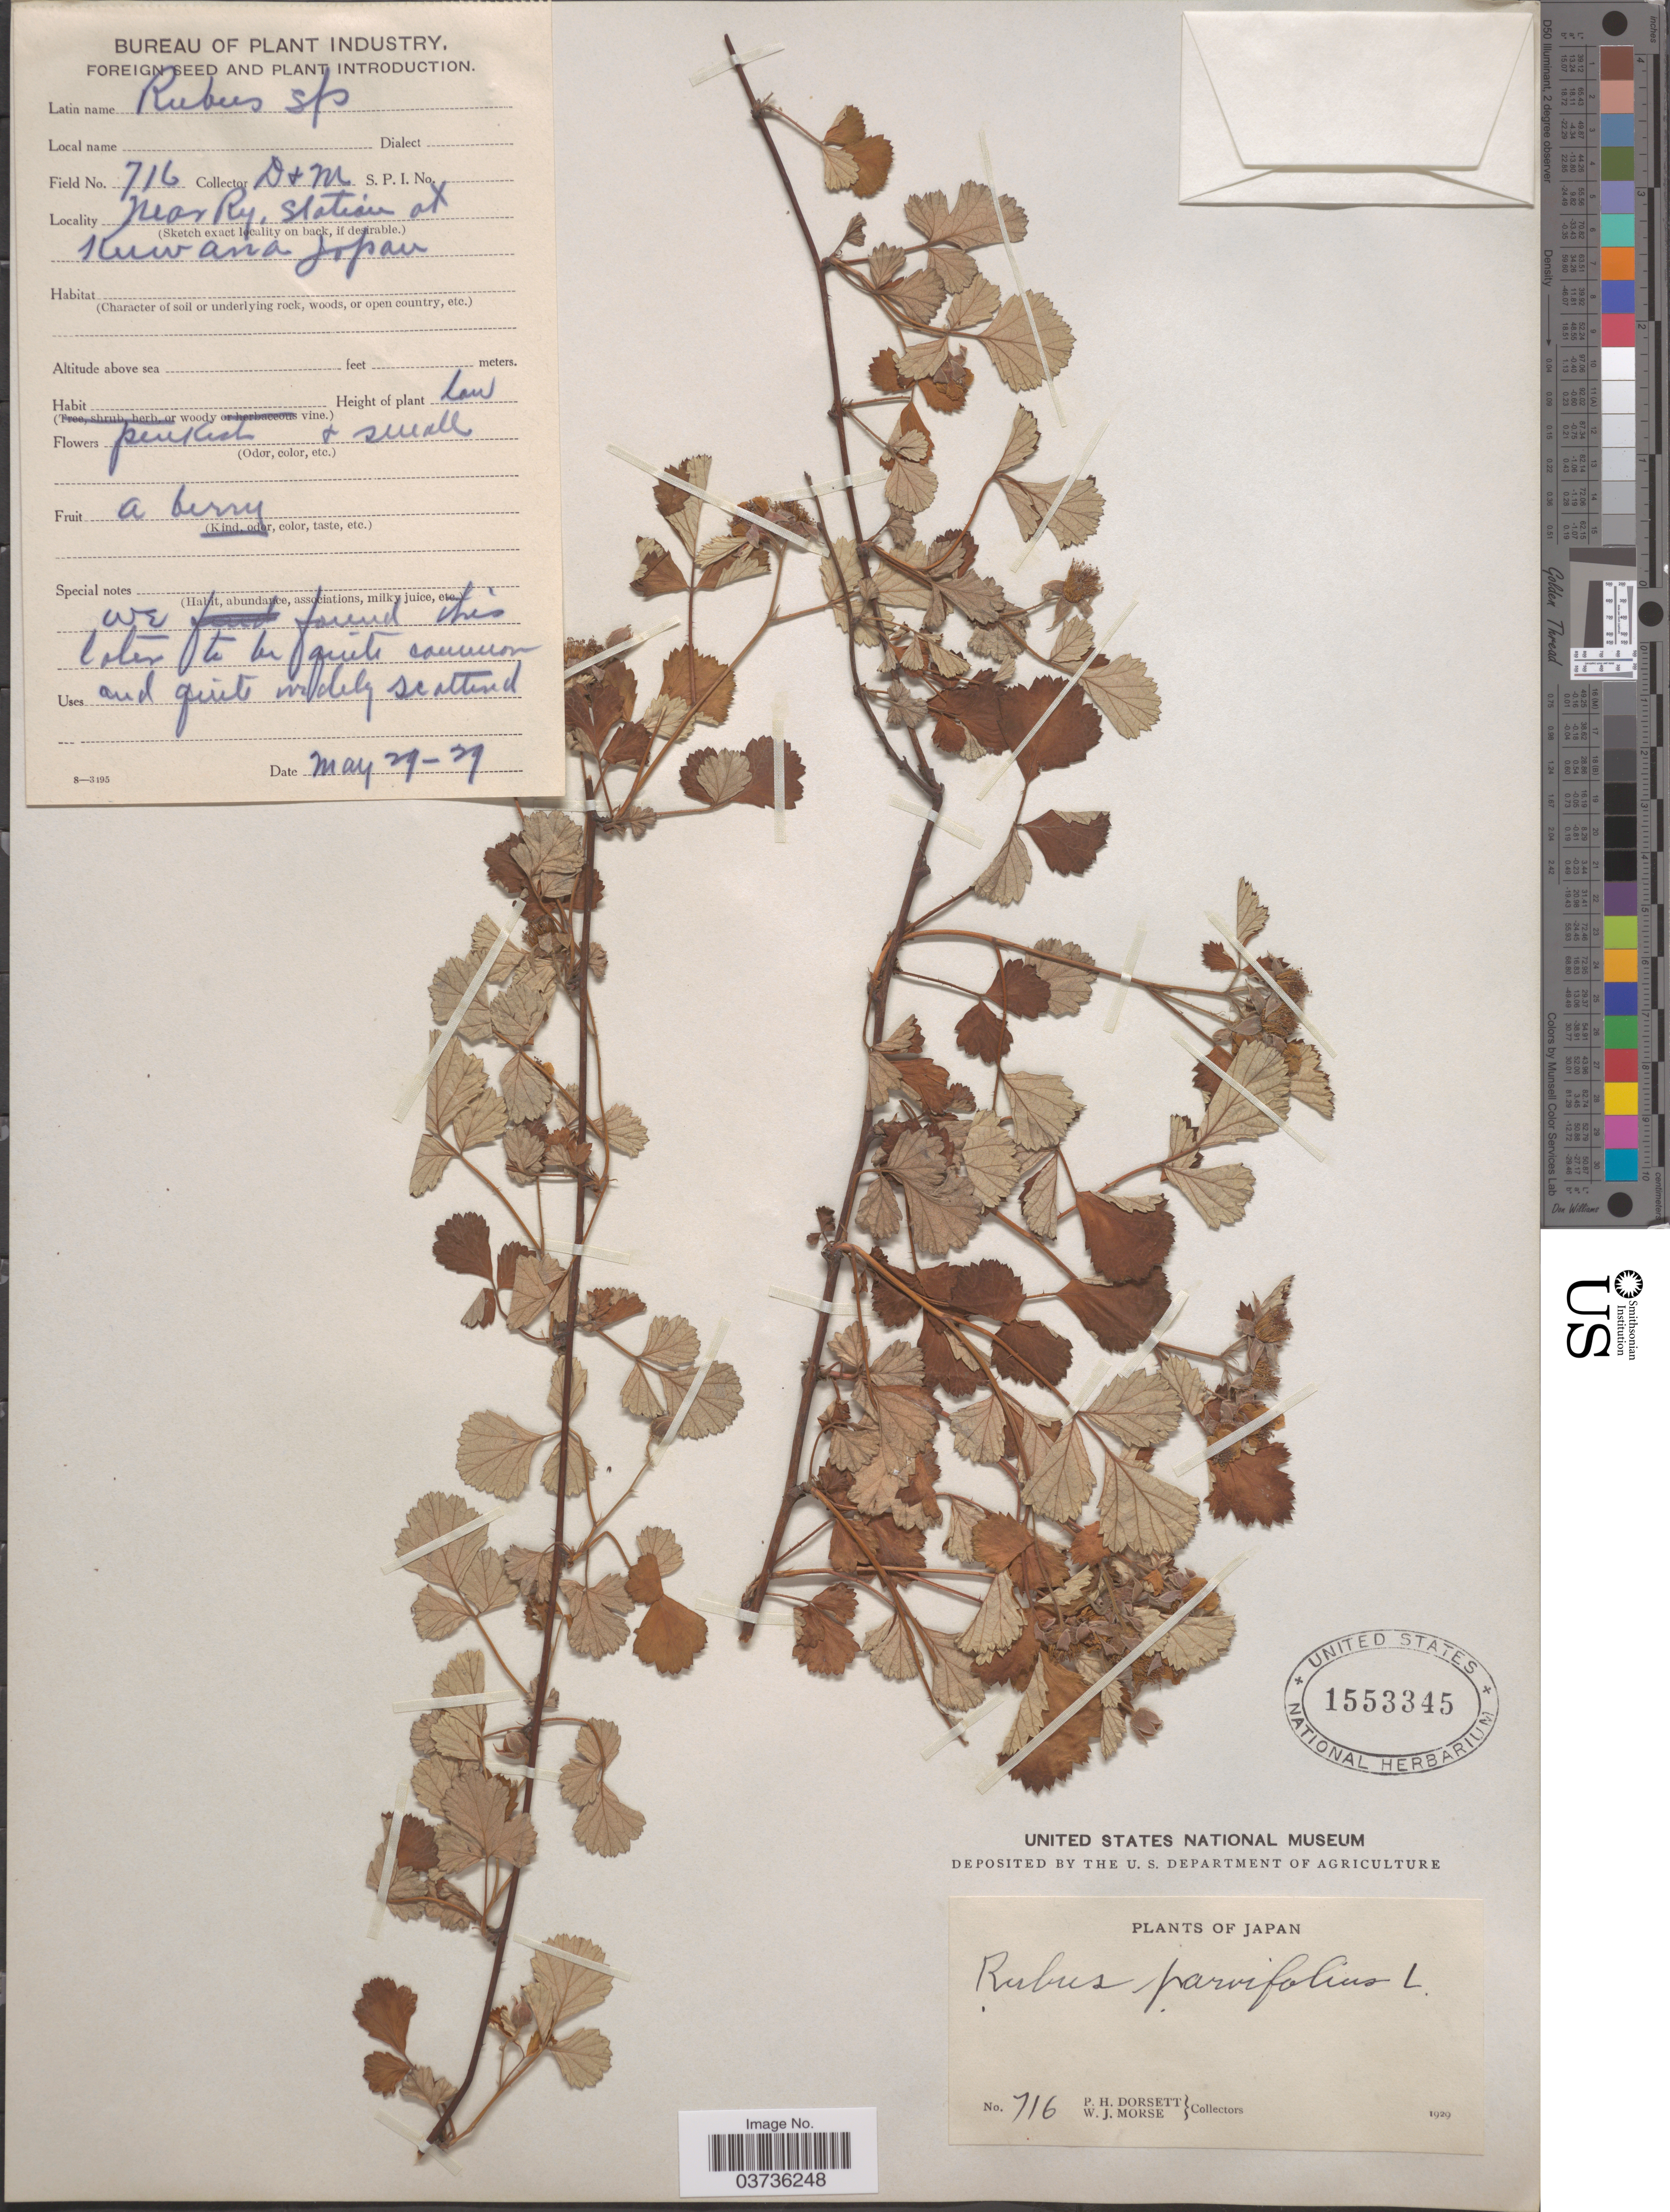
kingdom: Plantae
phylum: Tracheophyta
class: Magnoliopsida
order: Rosales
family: Rosaceae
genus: Rubus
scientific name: Rubus parvifolius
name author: L.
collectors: P. H. Dorsett & W. J. Morse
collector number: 716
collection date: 1929-05-29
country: Japan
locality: Near Ry, Station at Kuw and Japan.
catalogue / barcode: US 1553345